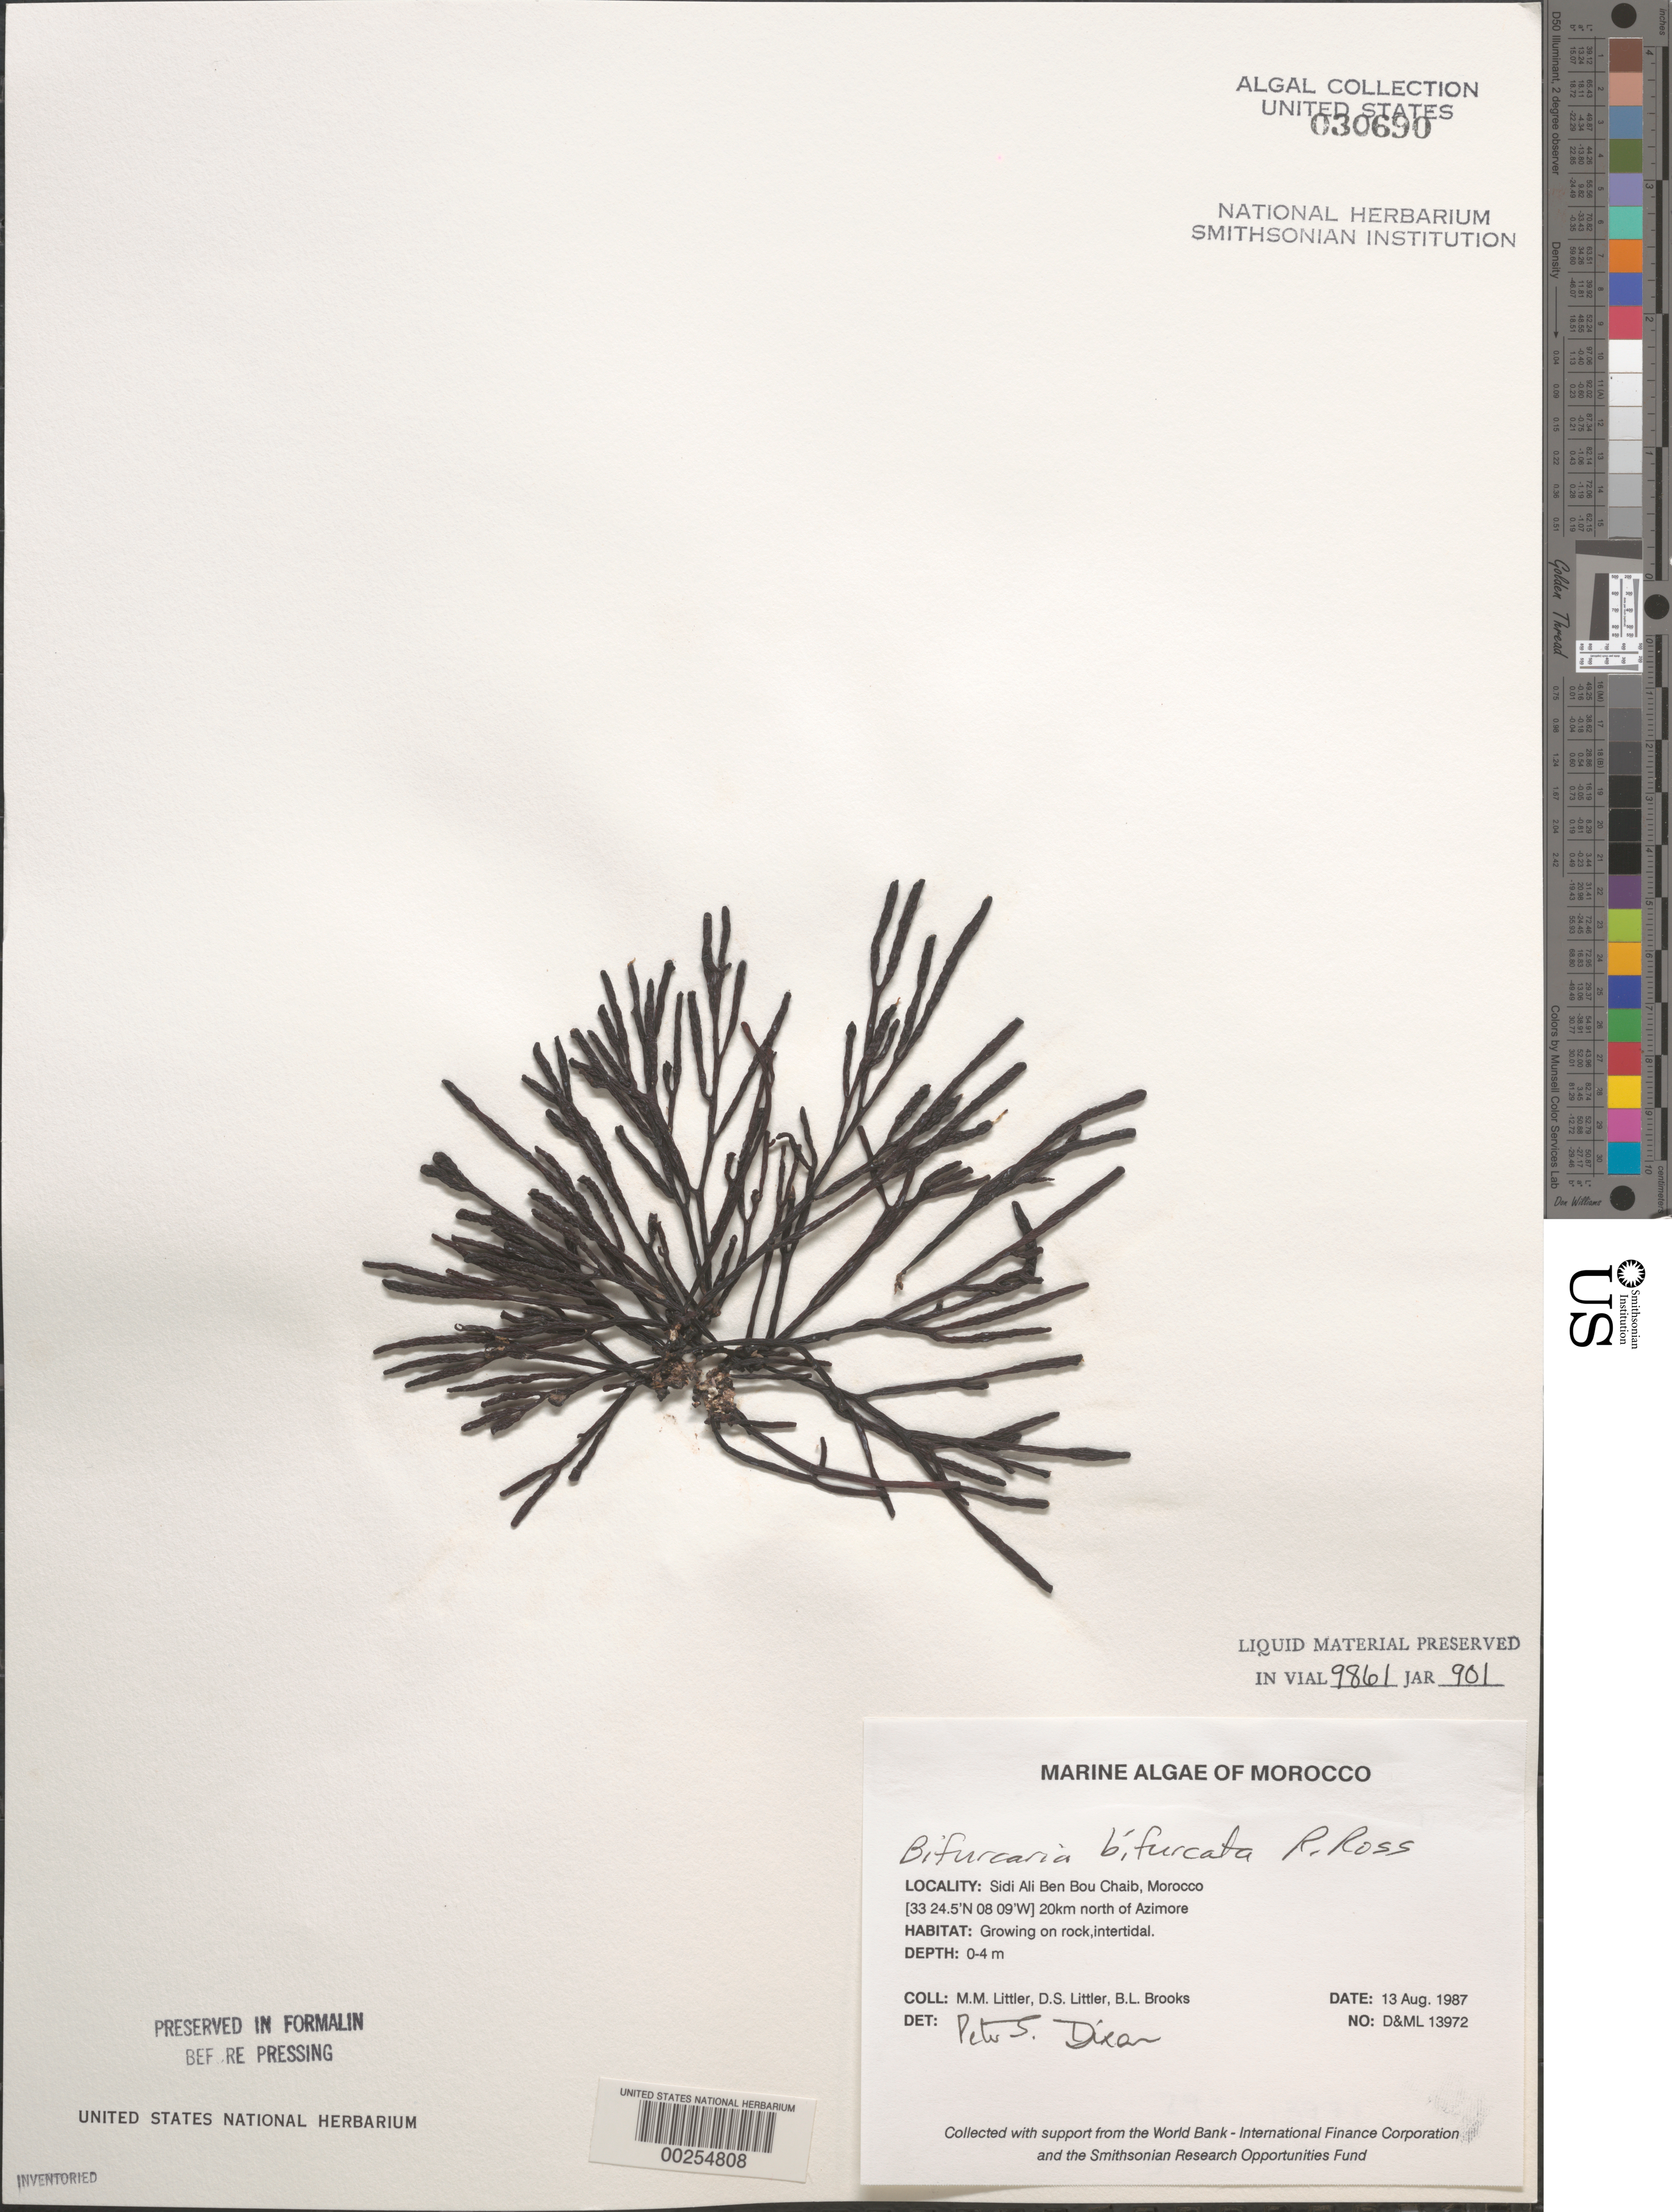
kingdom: Chromista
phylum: Ochrophyta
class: Phaeophyceae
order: Fucales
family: Sargassaceae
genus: Bifurcaria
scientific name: Bifurcaria bifurcata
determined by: Dixon, P. S.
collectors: M. M. Littler, D. S. Littler & B. Brooks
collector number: D&ML 13972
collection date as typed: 13 Aug 1987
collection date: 1987-08-13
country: Morocco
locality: Sidi Ali Ben Bou Chaib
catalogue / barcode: US 30690